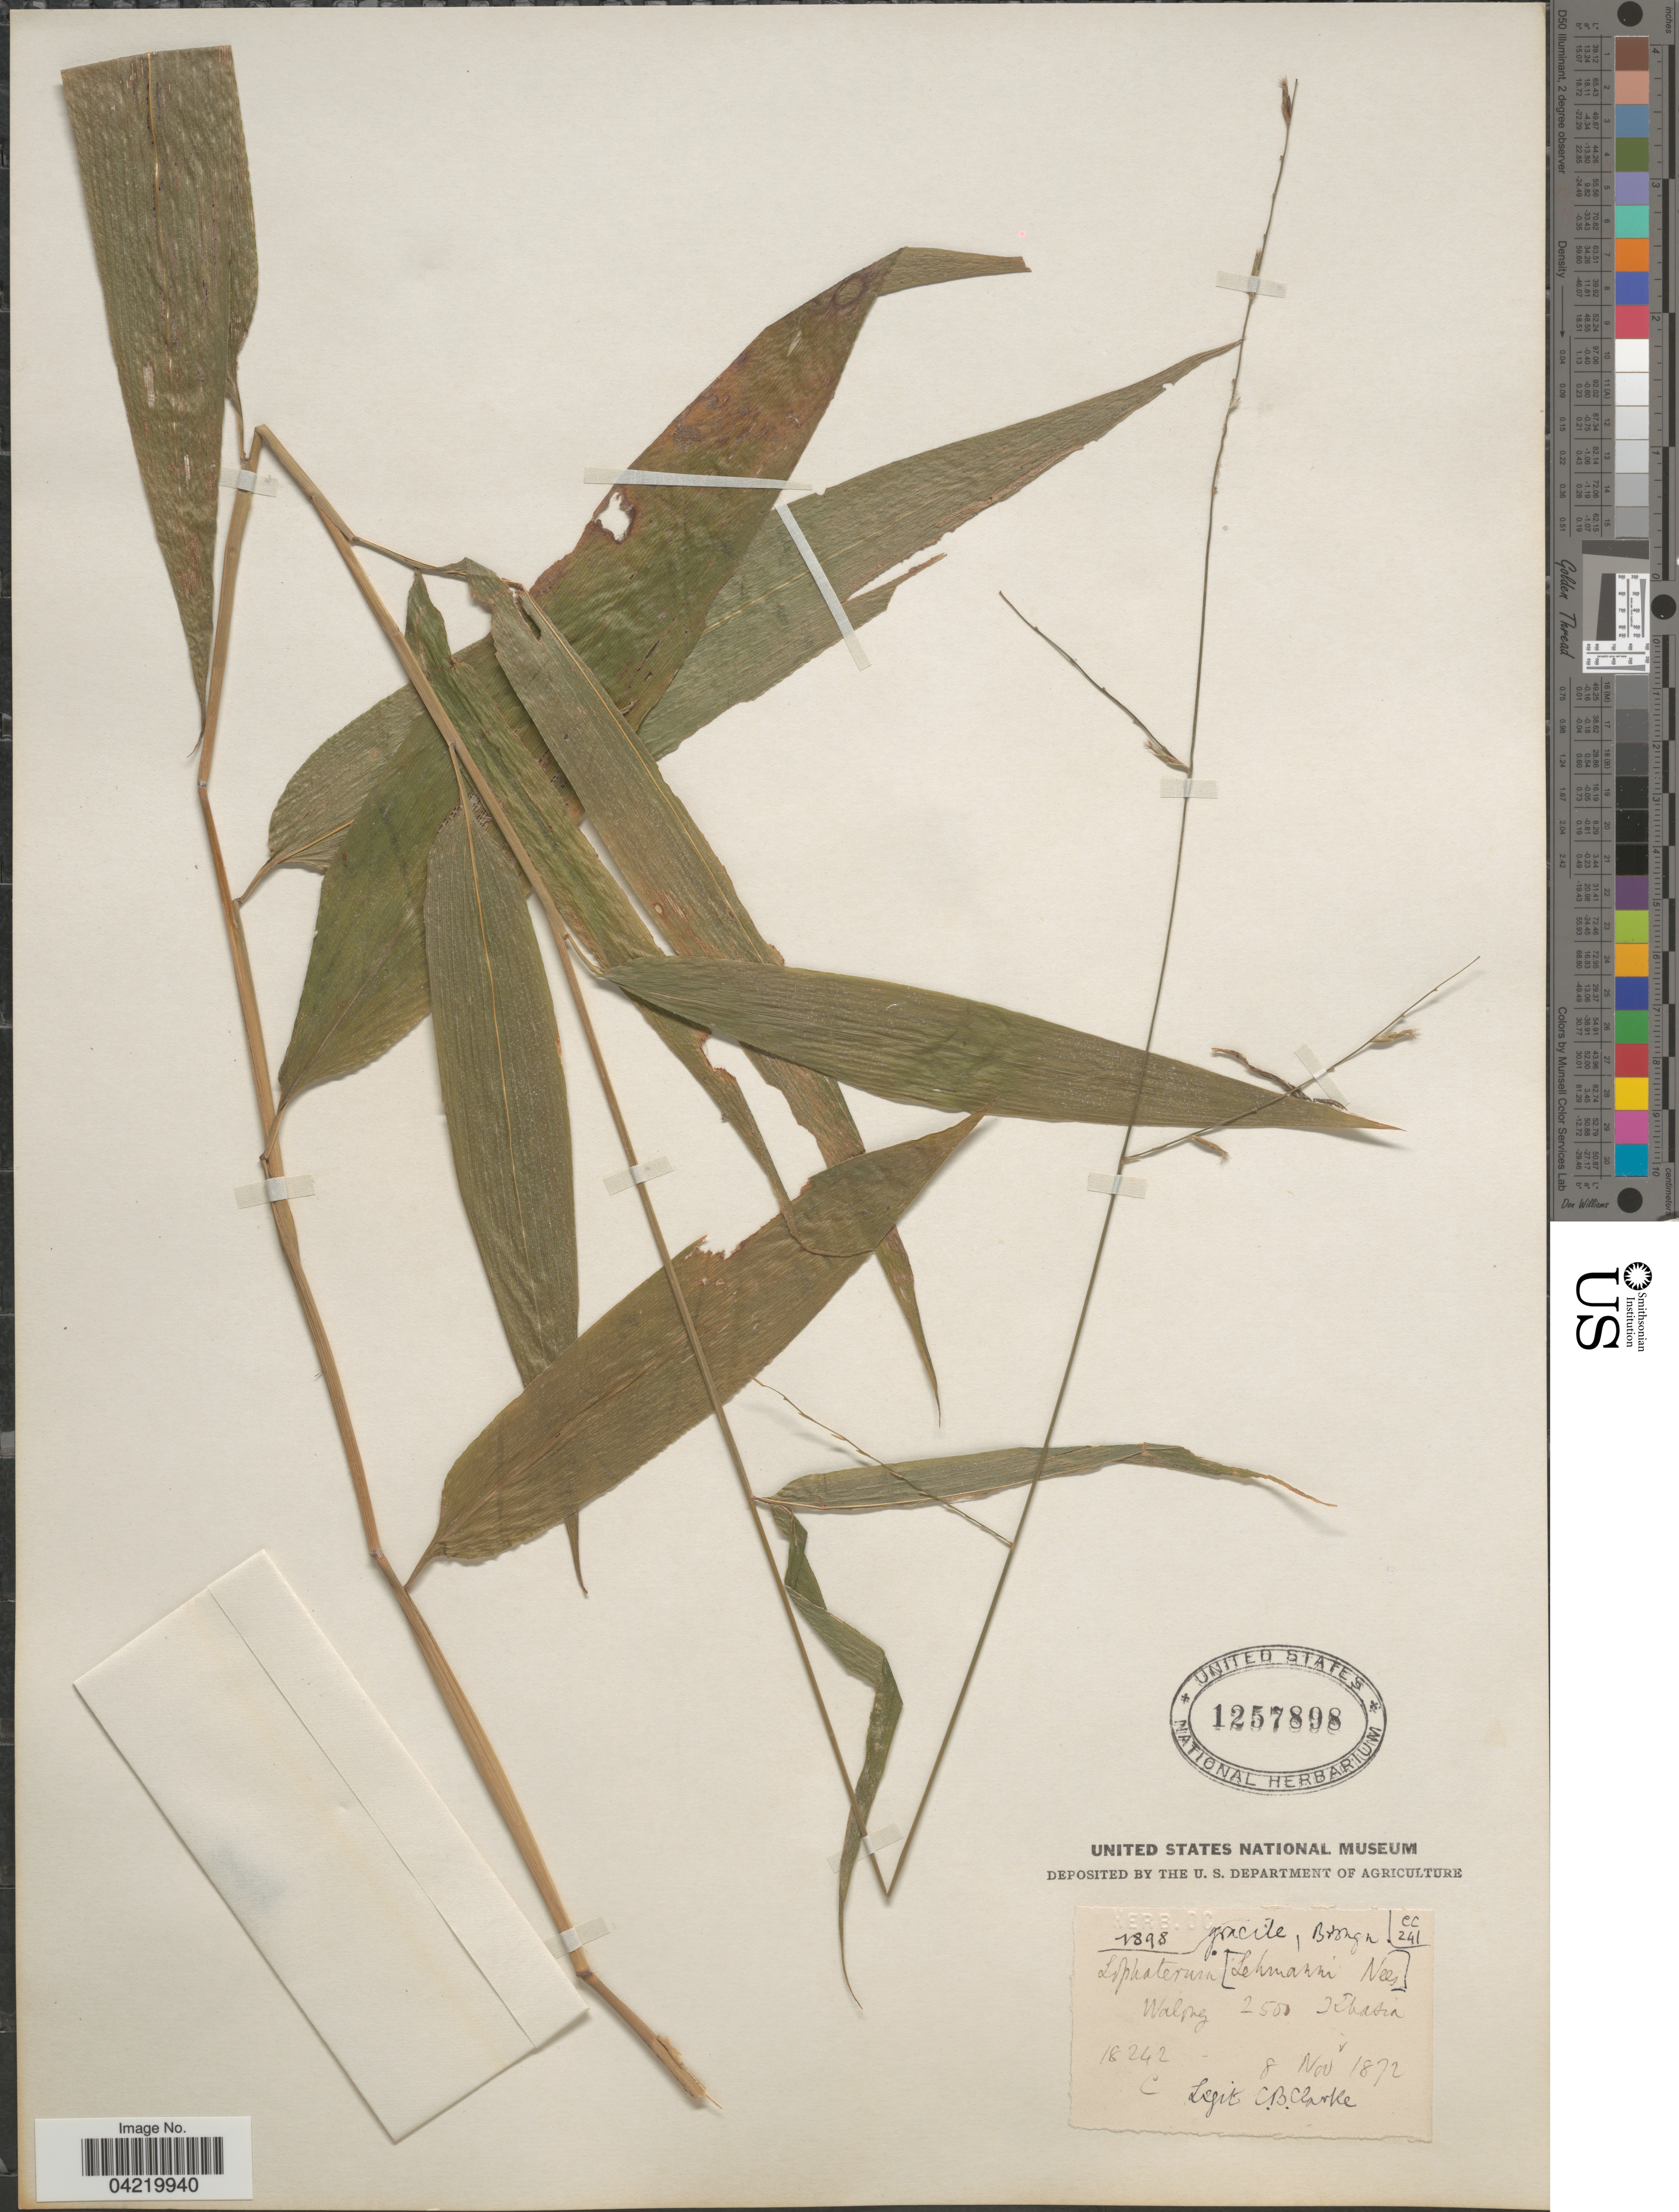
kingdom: Plantae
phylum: Tracheophyta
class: Liliopsida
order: Poales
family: Poaceae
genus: Lophatherum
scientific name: Lophatherum gracile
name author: Brongn.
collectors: C. B. Clarke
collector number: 18242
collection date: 1872-11-08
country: India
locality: Walong. Khasia.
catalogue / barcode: US 1257898